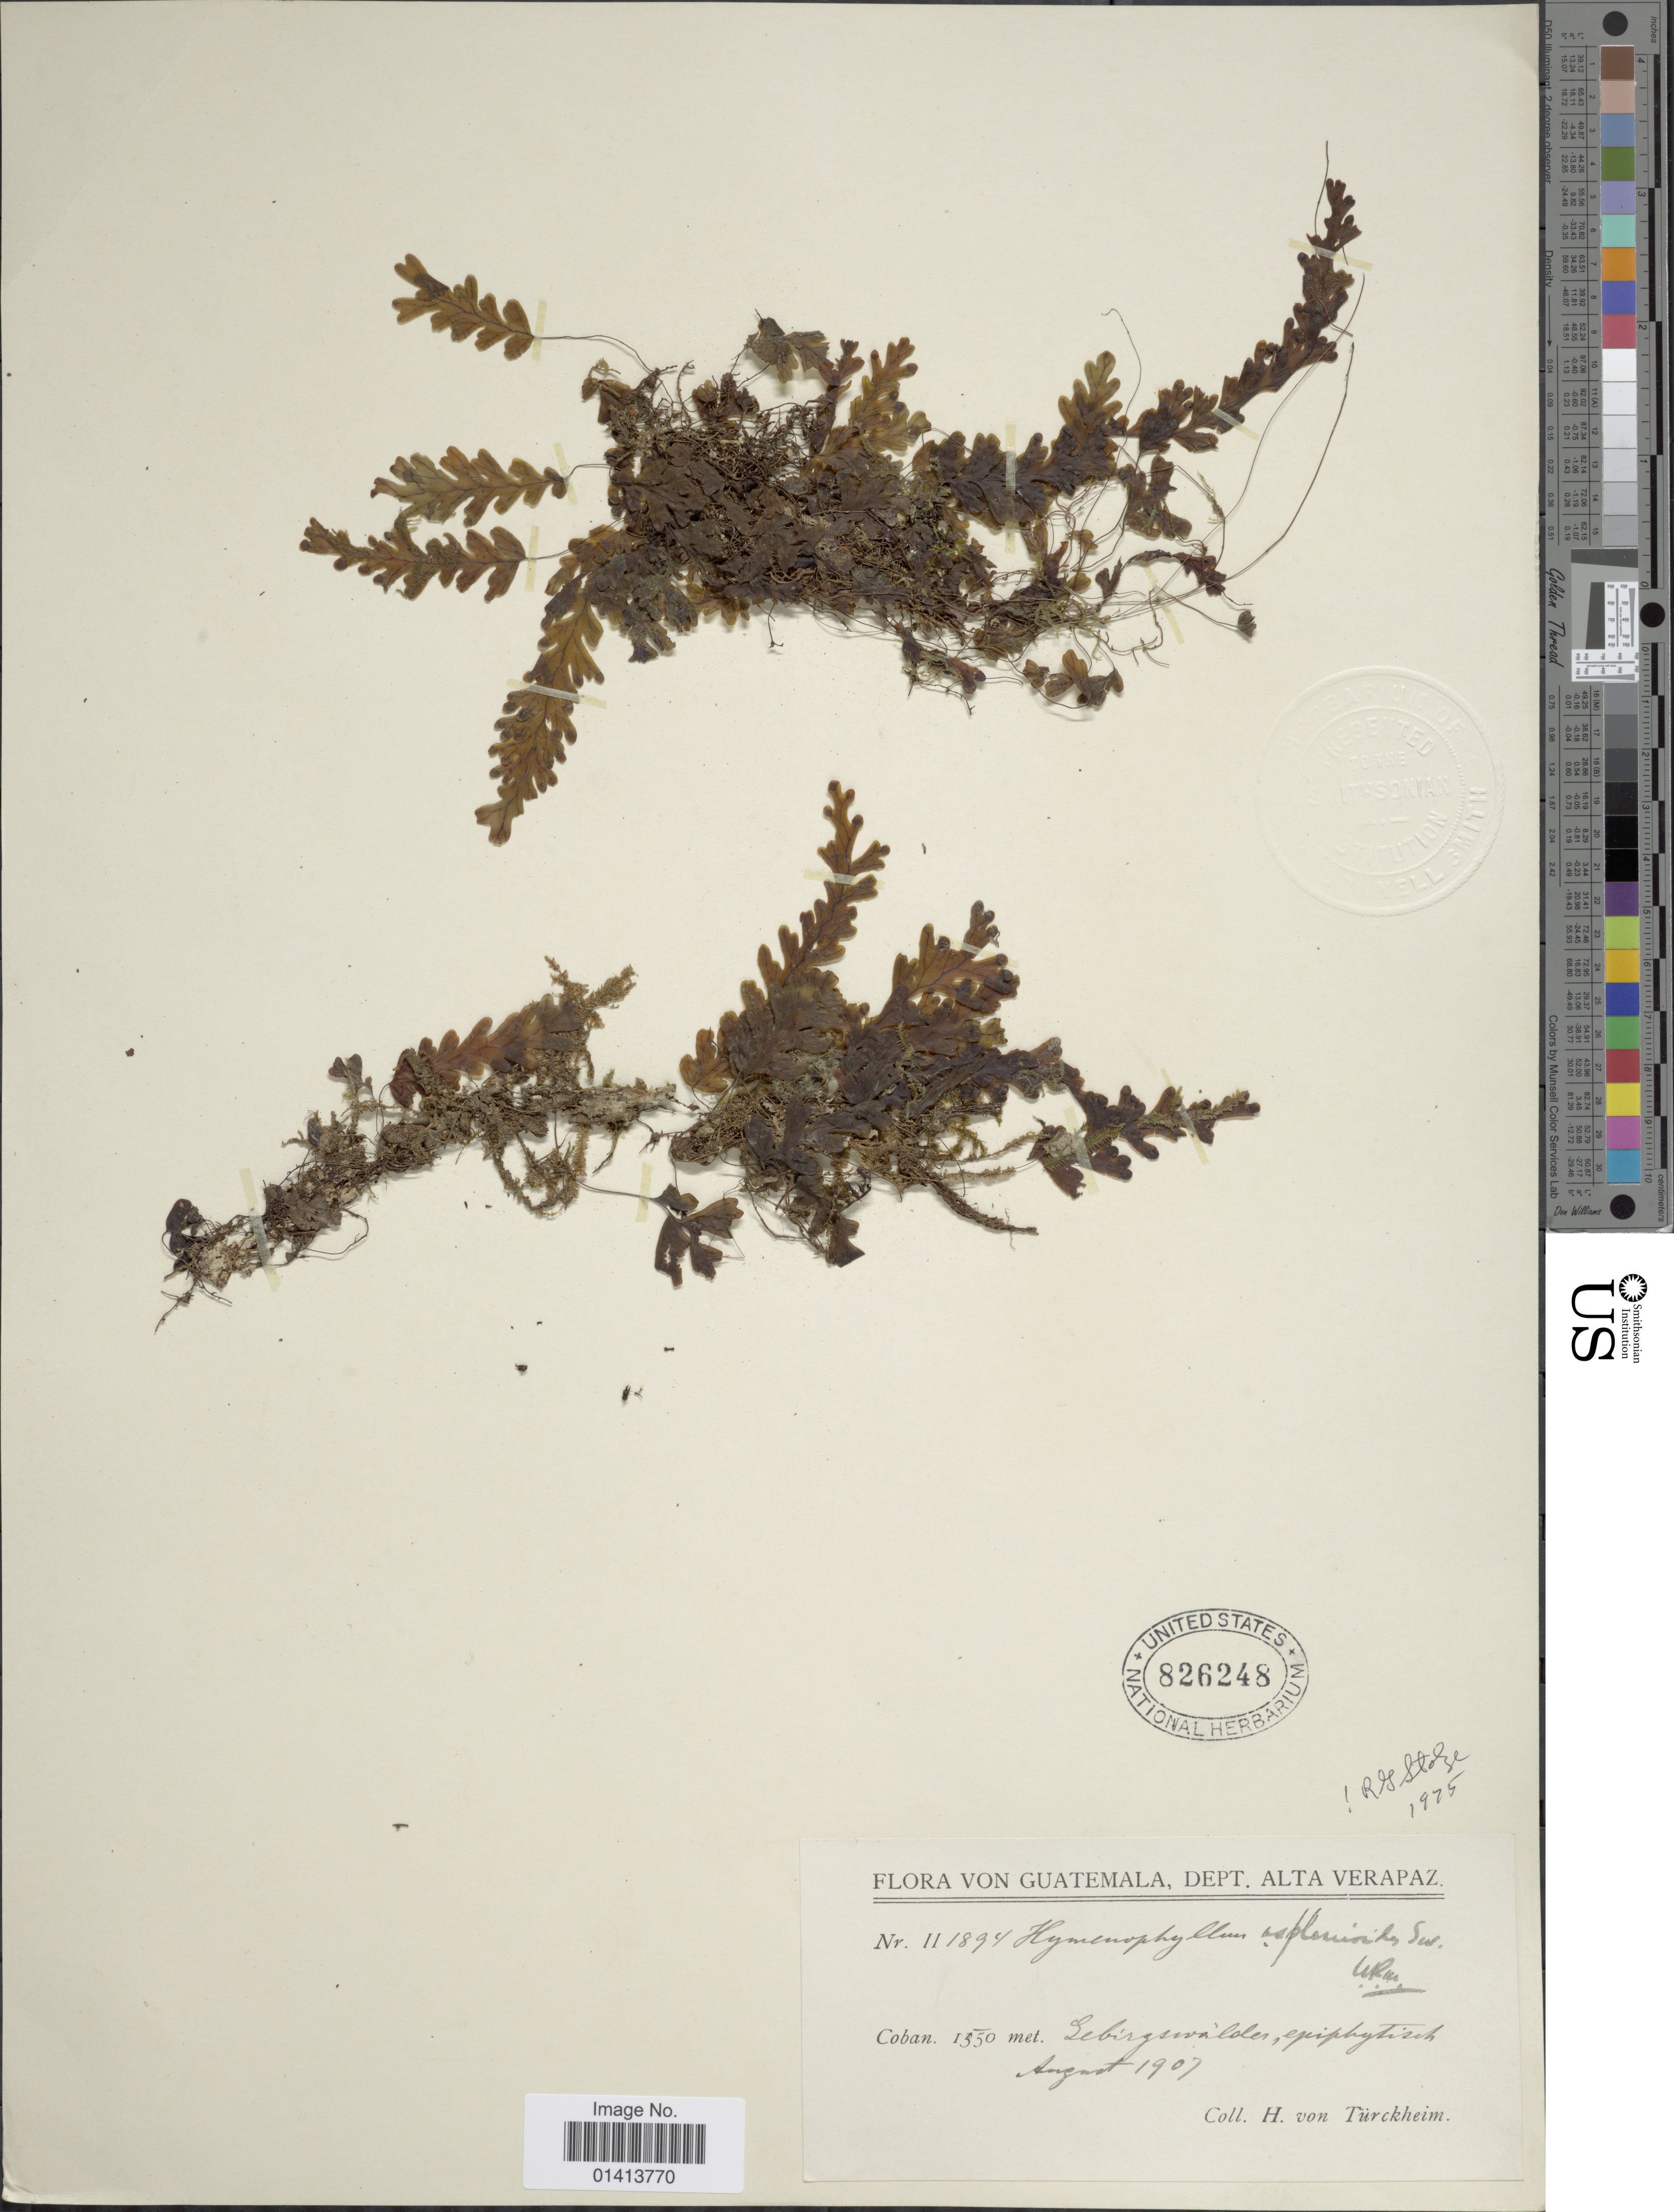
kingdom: Plantae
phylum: Tracheophyta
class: Polypodiopsida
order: Hymenophyllales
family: Hymenophyllaceae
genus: Hymenophyllum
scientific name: Hymenophyllum asplenioides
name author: (Sw.) Sw.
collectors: H. von Türckheim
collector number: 1894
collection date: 1907-08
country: Guatemala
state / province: Alta Verapaz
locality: Gebirgswalden, epiphytisch [mountain forests, epiphytic]. Cobán, Dept Alta Verapaz.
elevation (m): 1550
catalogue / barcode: US 826248